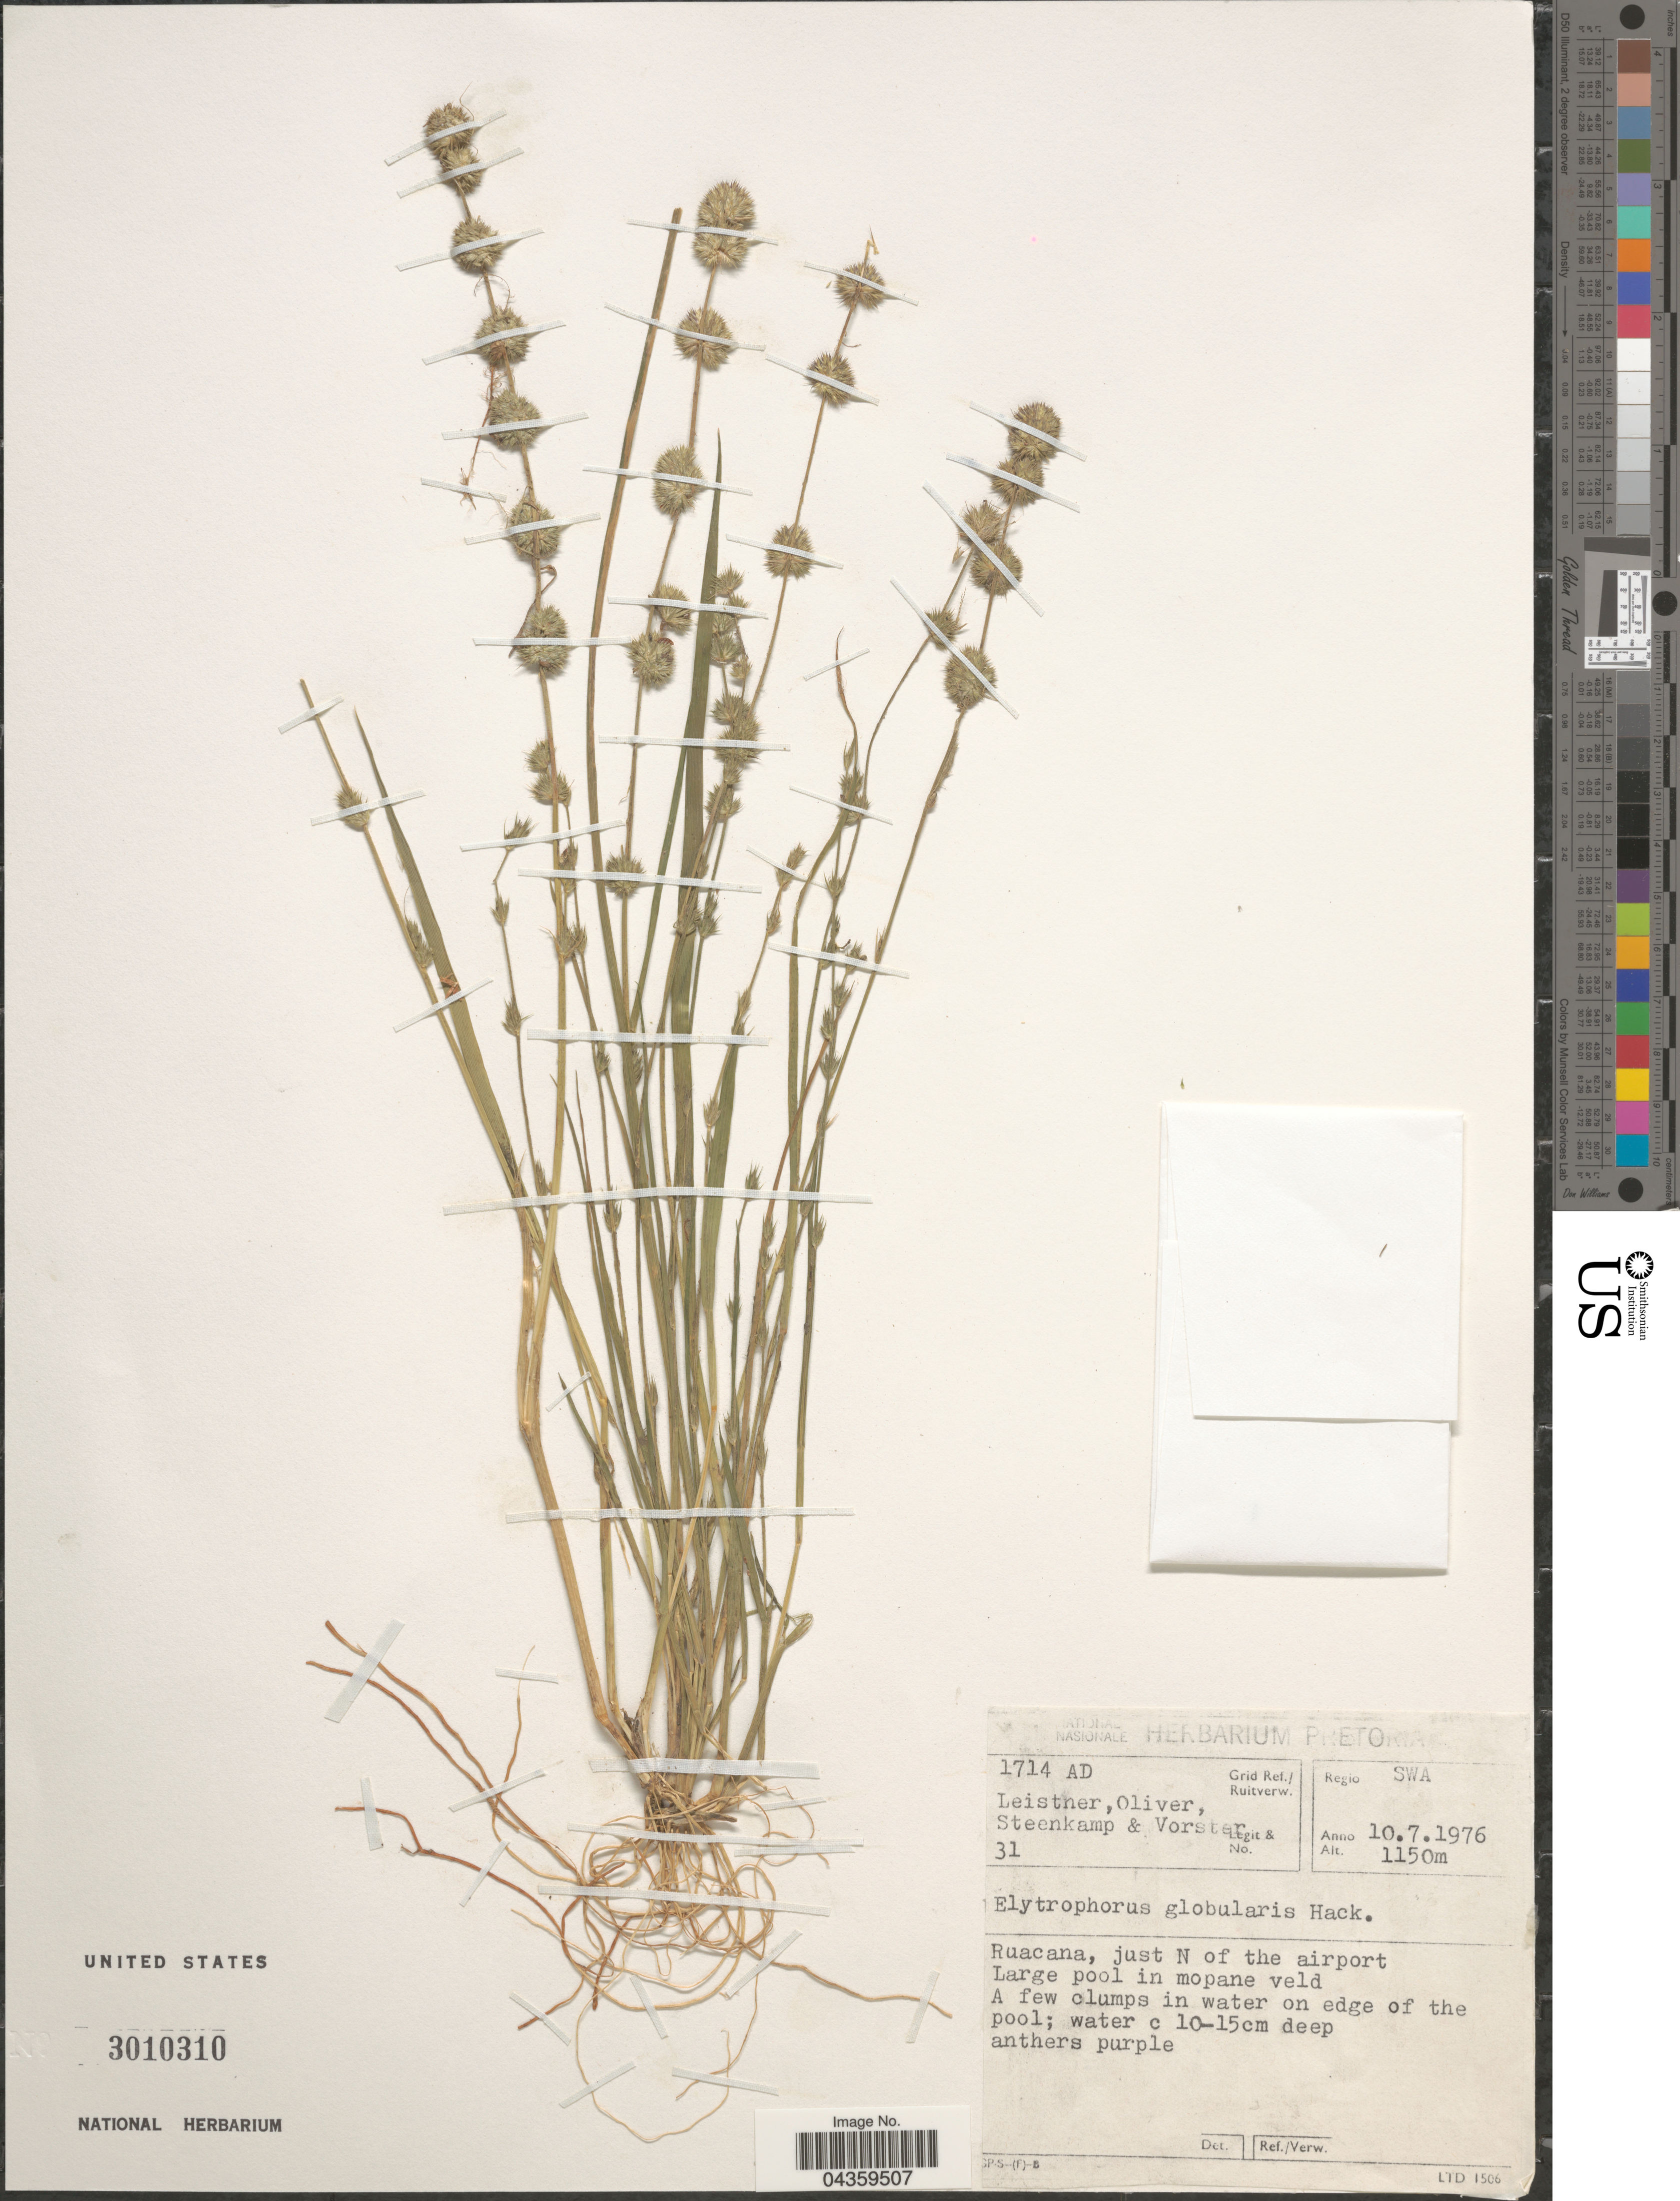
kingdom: Plantae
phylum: Tracheophyta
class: Liliopsida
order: Poales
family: Poaceae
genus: Elytrophorus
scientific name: Elytrophorus globularis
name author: Hack.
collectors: Leistner, Oliver, --, -- Steenkamp & -. Vorster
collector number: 31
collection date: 1976-07-10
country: Namibia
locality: Grid Ref./ Ruitverw. 1714 AD. Regio SWA. Ruacana, just N of the airport.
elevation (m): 1150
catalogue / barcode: US 3010310